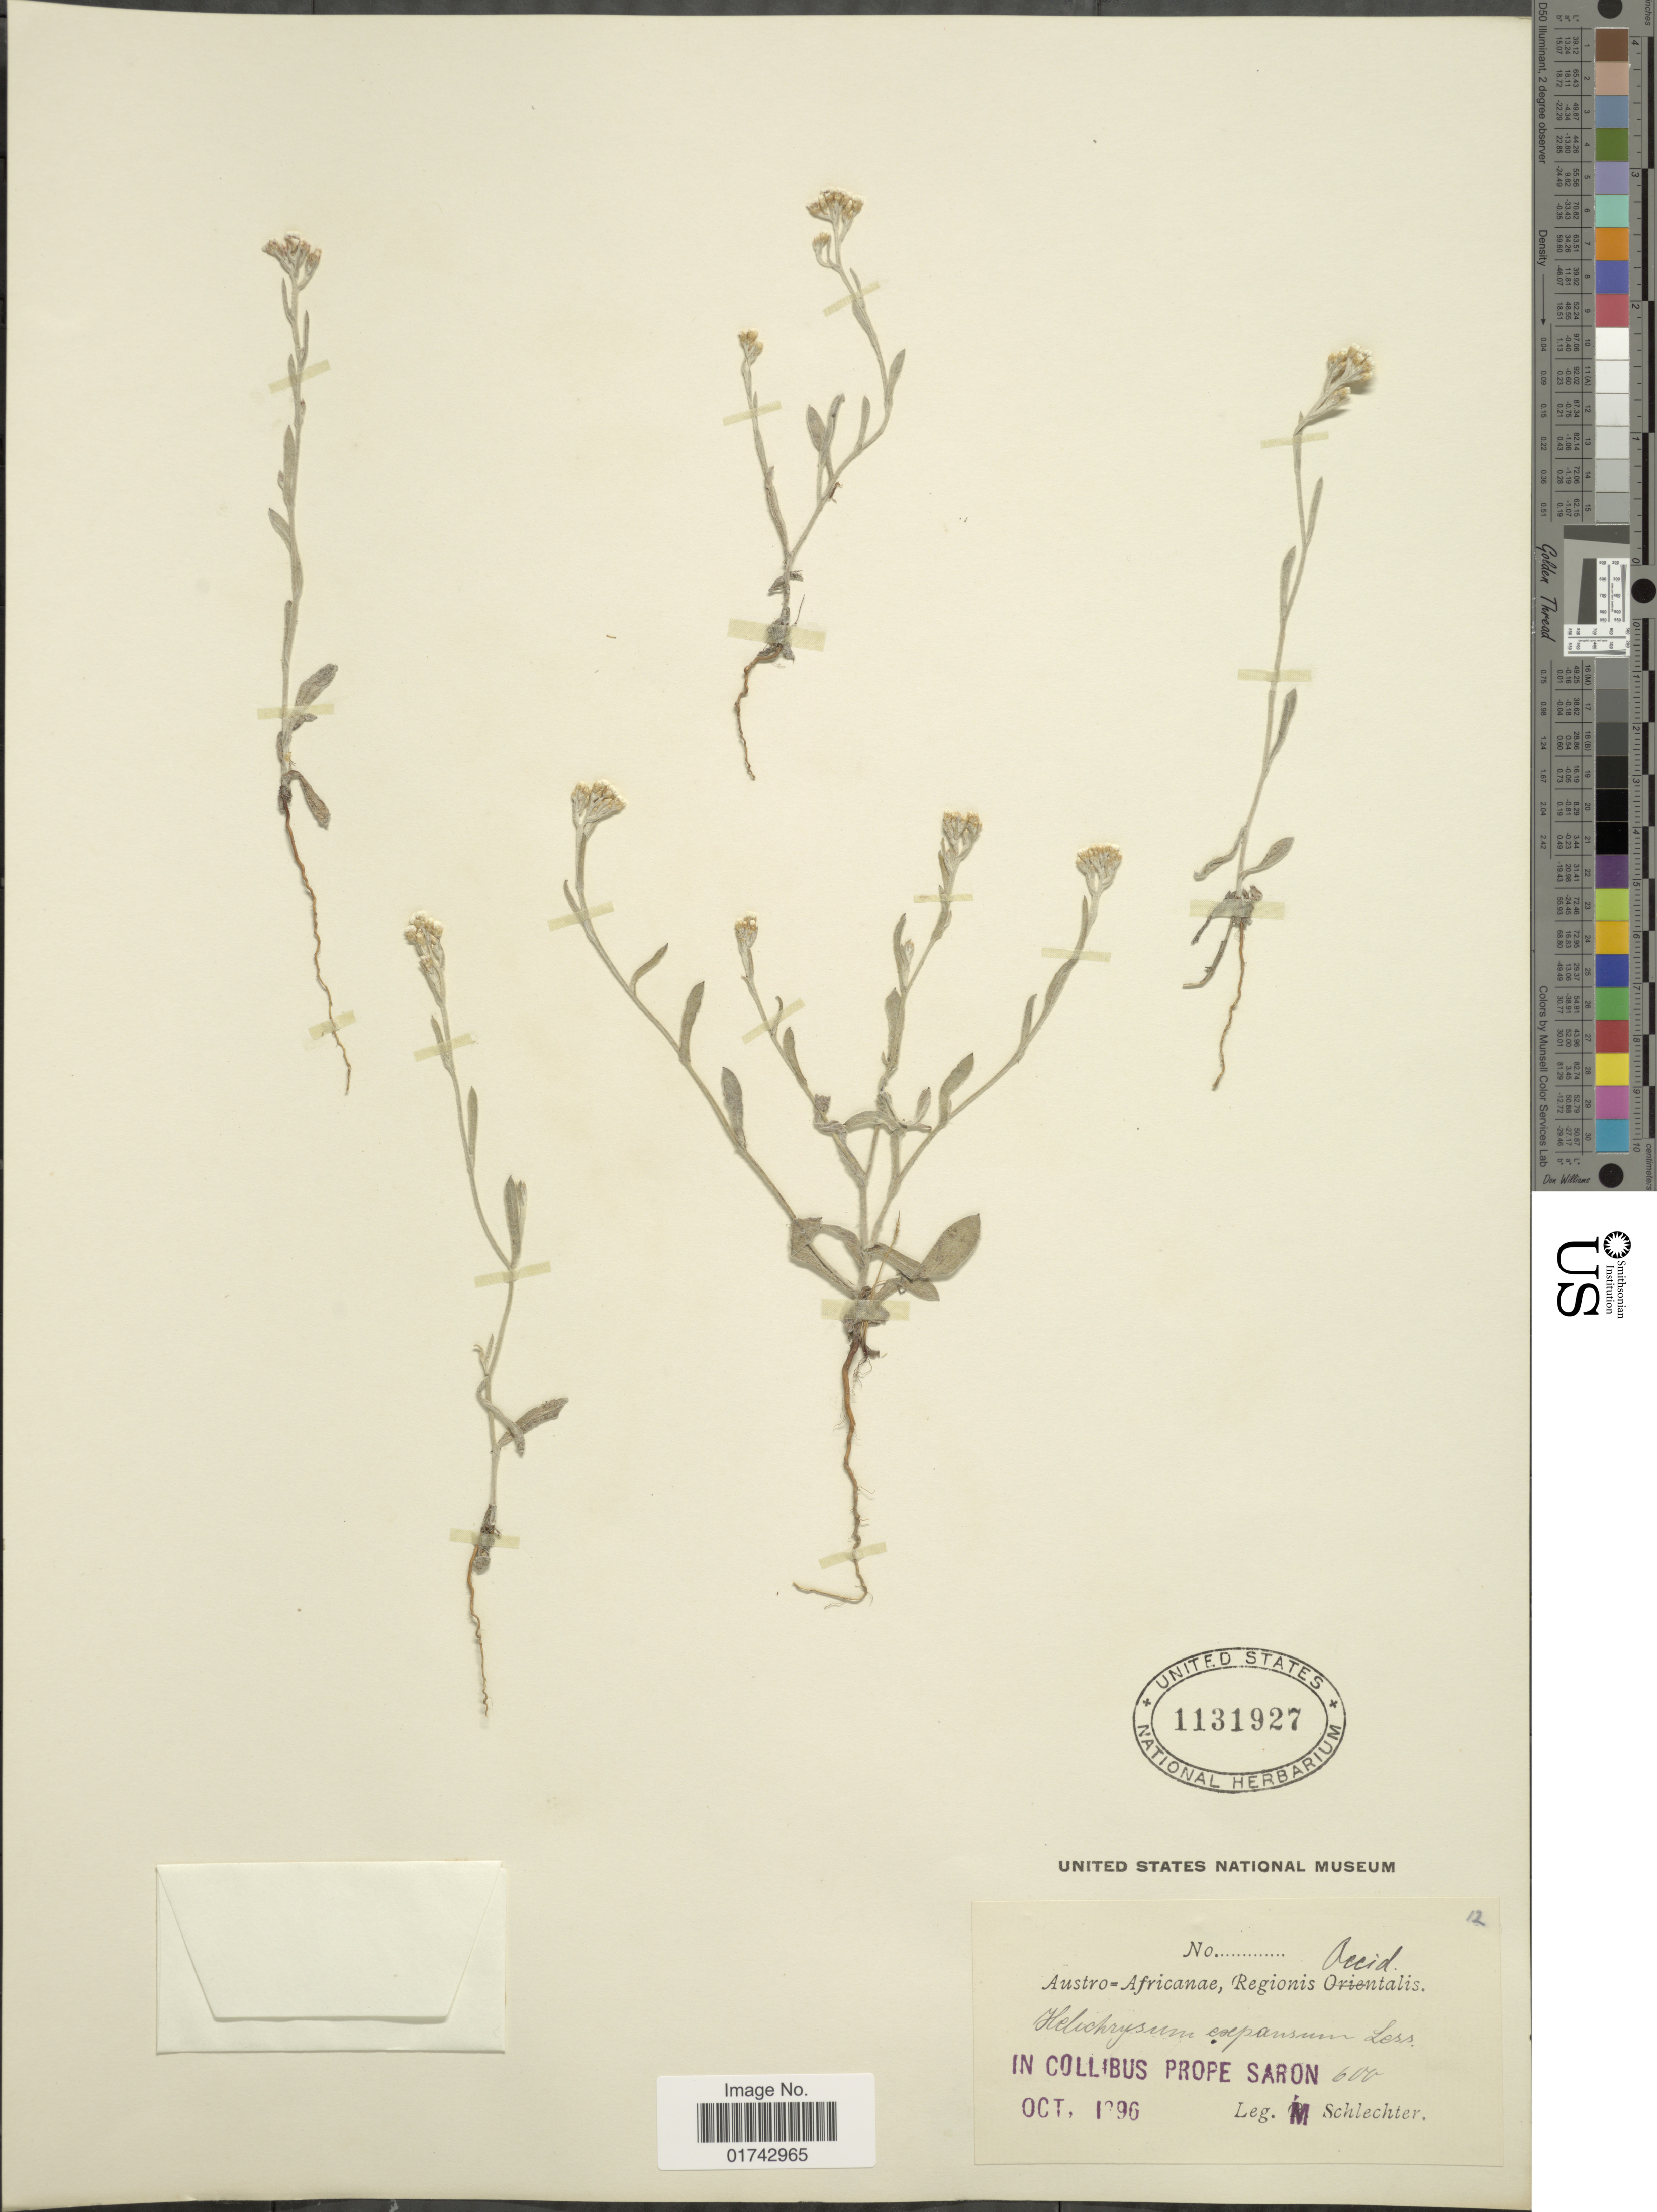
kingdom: Plantae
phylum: Tracheophyta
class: Magnoliopsida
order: Asterales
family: Asteraceae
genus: Helichrysum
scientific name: Helichrysum expansum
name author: Less.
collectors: Schlechter, --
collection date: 1896-10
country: South Africa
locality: In collibus prope Saron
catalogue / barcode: US 1131927